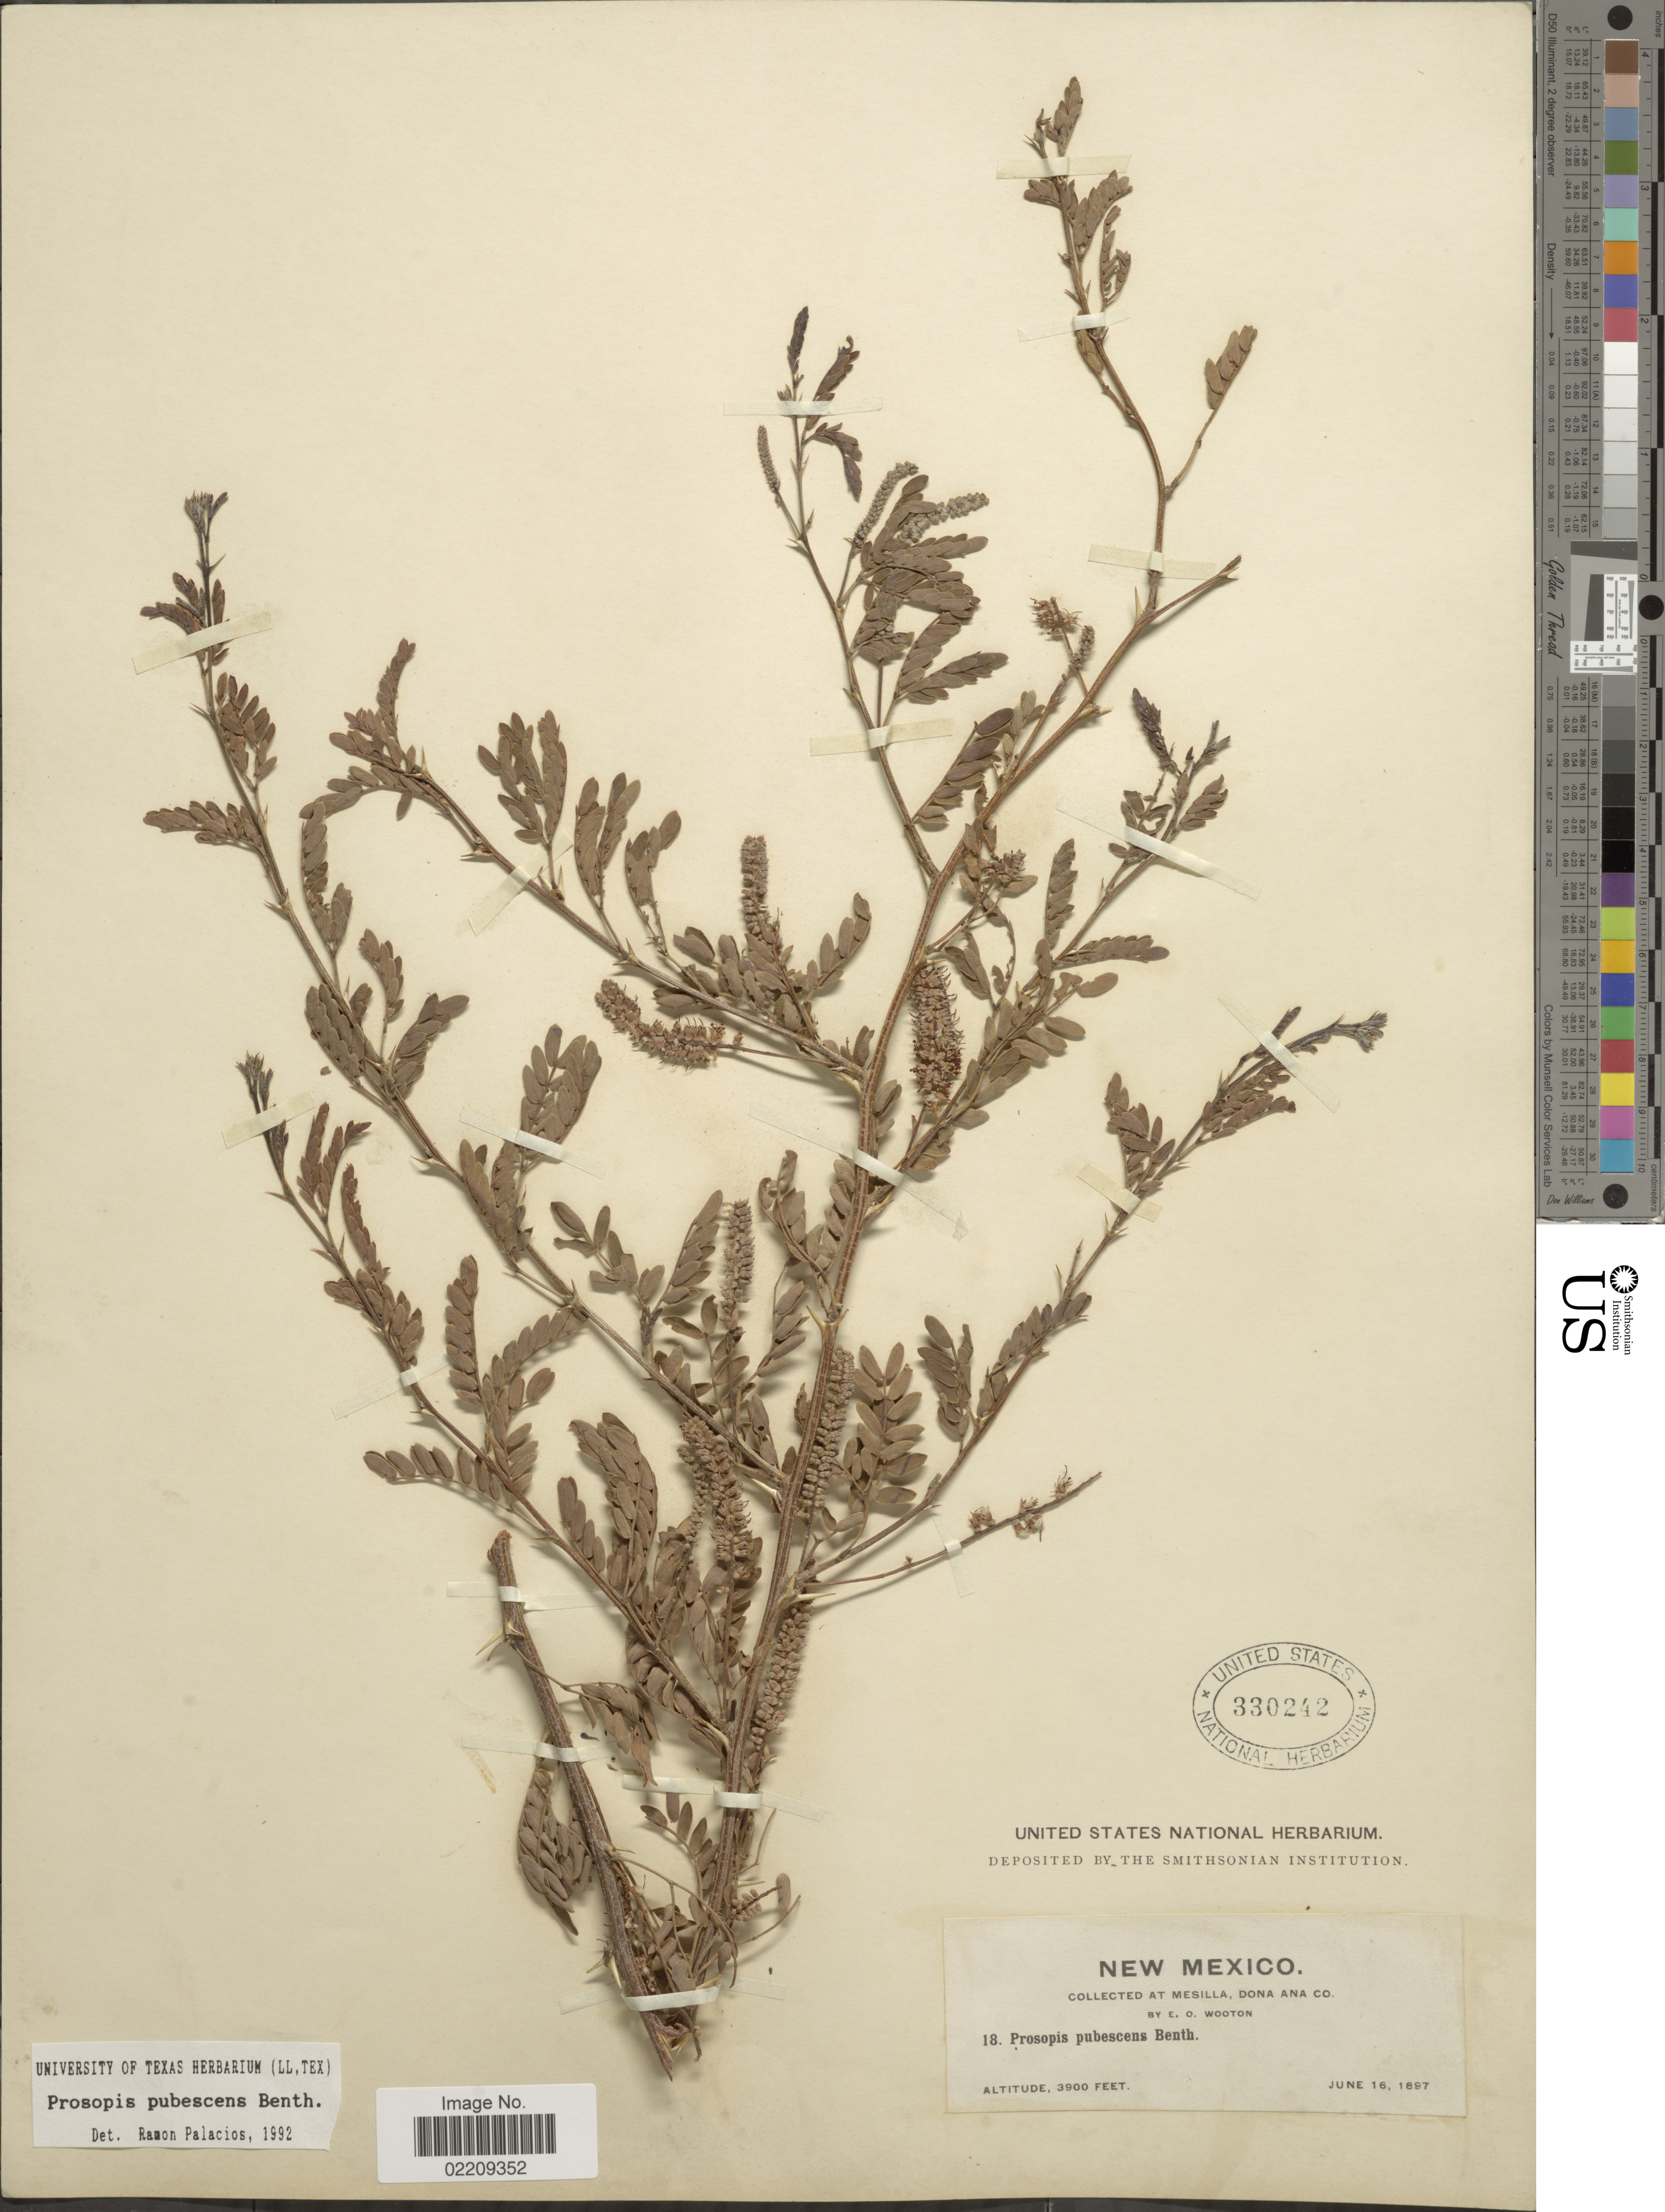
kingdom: Plantae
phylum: Tracheophyta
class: Magnoliopsida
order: Fabales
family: Fabaceae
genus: Strombocarpa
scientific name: Strombocarpa pubescens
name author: (Benth.) A. Gray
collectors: E. O. Wooton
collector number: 18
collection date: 1897-06-16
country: United States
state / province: New Mexico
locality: At Mesilla, Dona Ana Co.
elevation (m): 1189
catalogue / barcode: US 330242